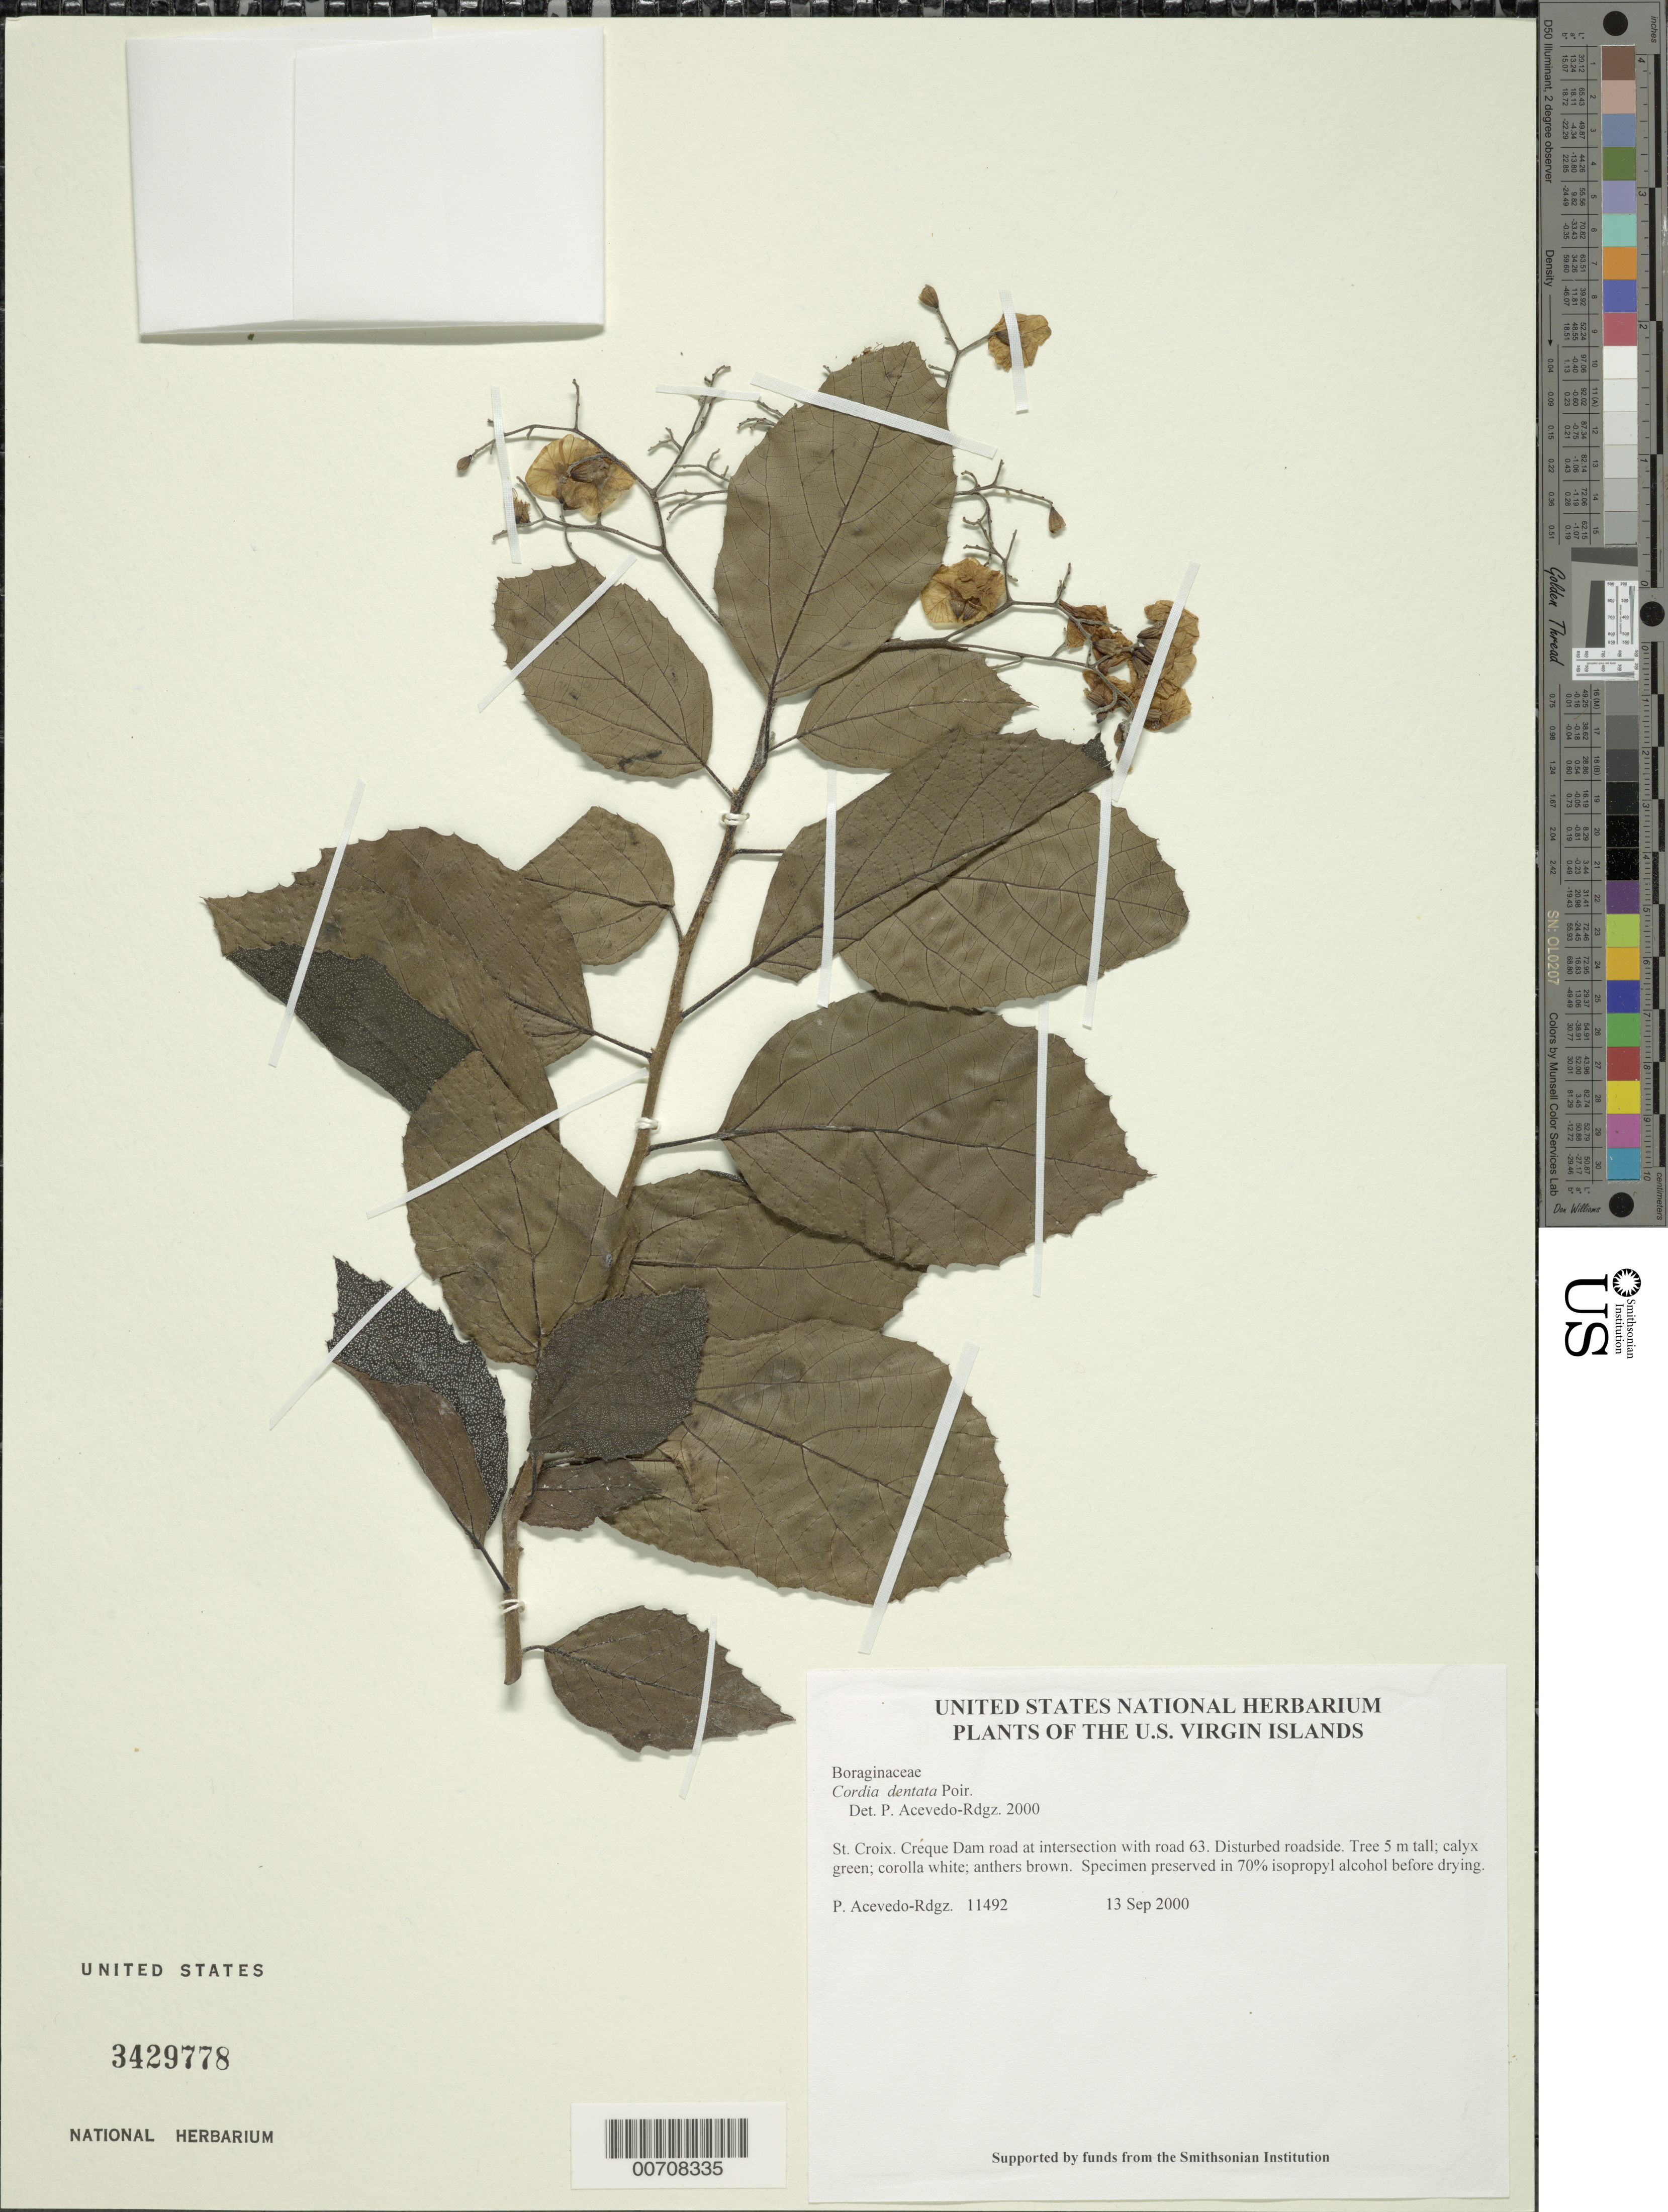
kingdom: Plantae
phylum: Tracheophyta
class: Magnoliopsida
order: Boraginales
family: Cordiaceae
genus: Cordia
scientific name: Cordia dentata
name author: Poir.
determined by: Acevedo-Rodríguez, P., (BOT), Smithsonian Institution - National Museum of Natural History (UNITED STATES)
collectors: P. Acevedo-Rodr.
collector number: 11492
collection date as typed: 13 Sep 2000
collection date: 2000-09-13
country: U.S. Virgin Islands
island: St. Croix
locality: Creque Dam road at intersection with road 63.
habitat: Disturbed roadside.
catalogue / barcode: US 3429778